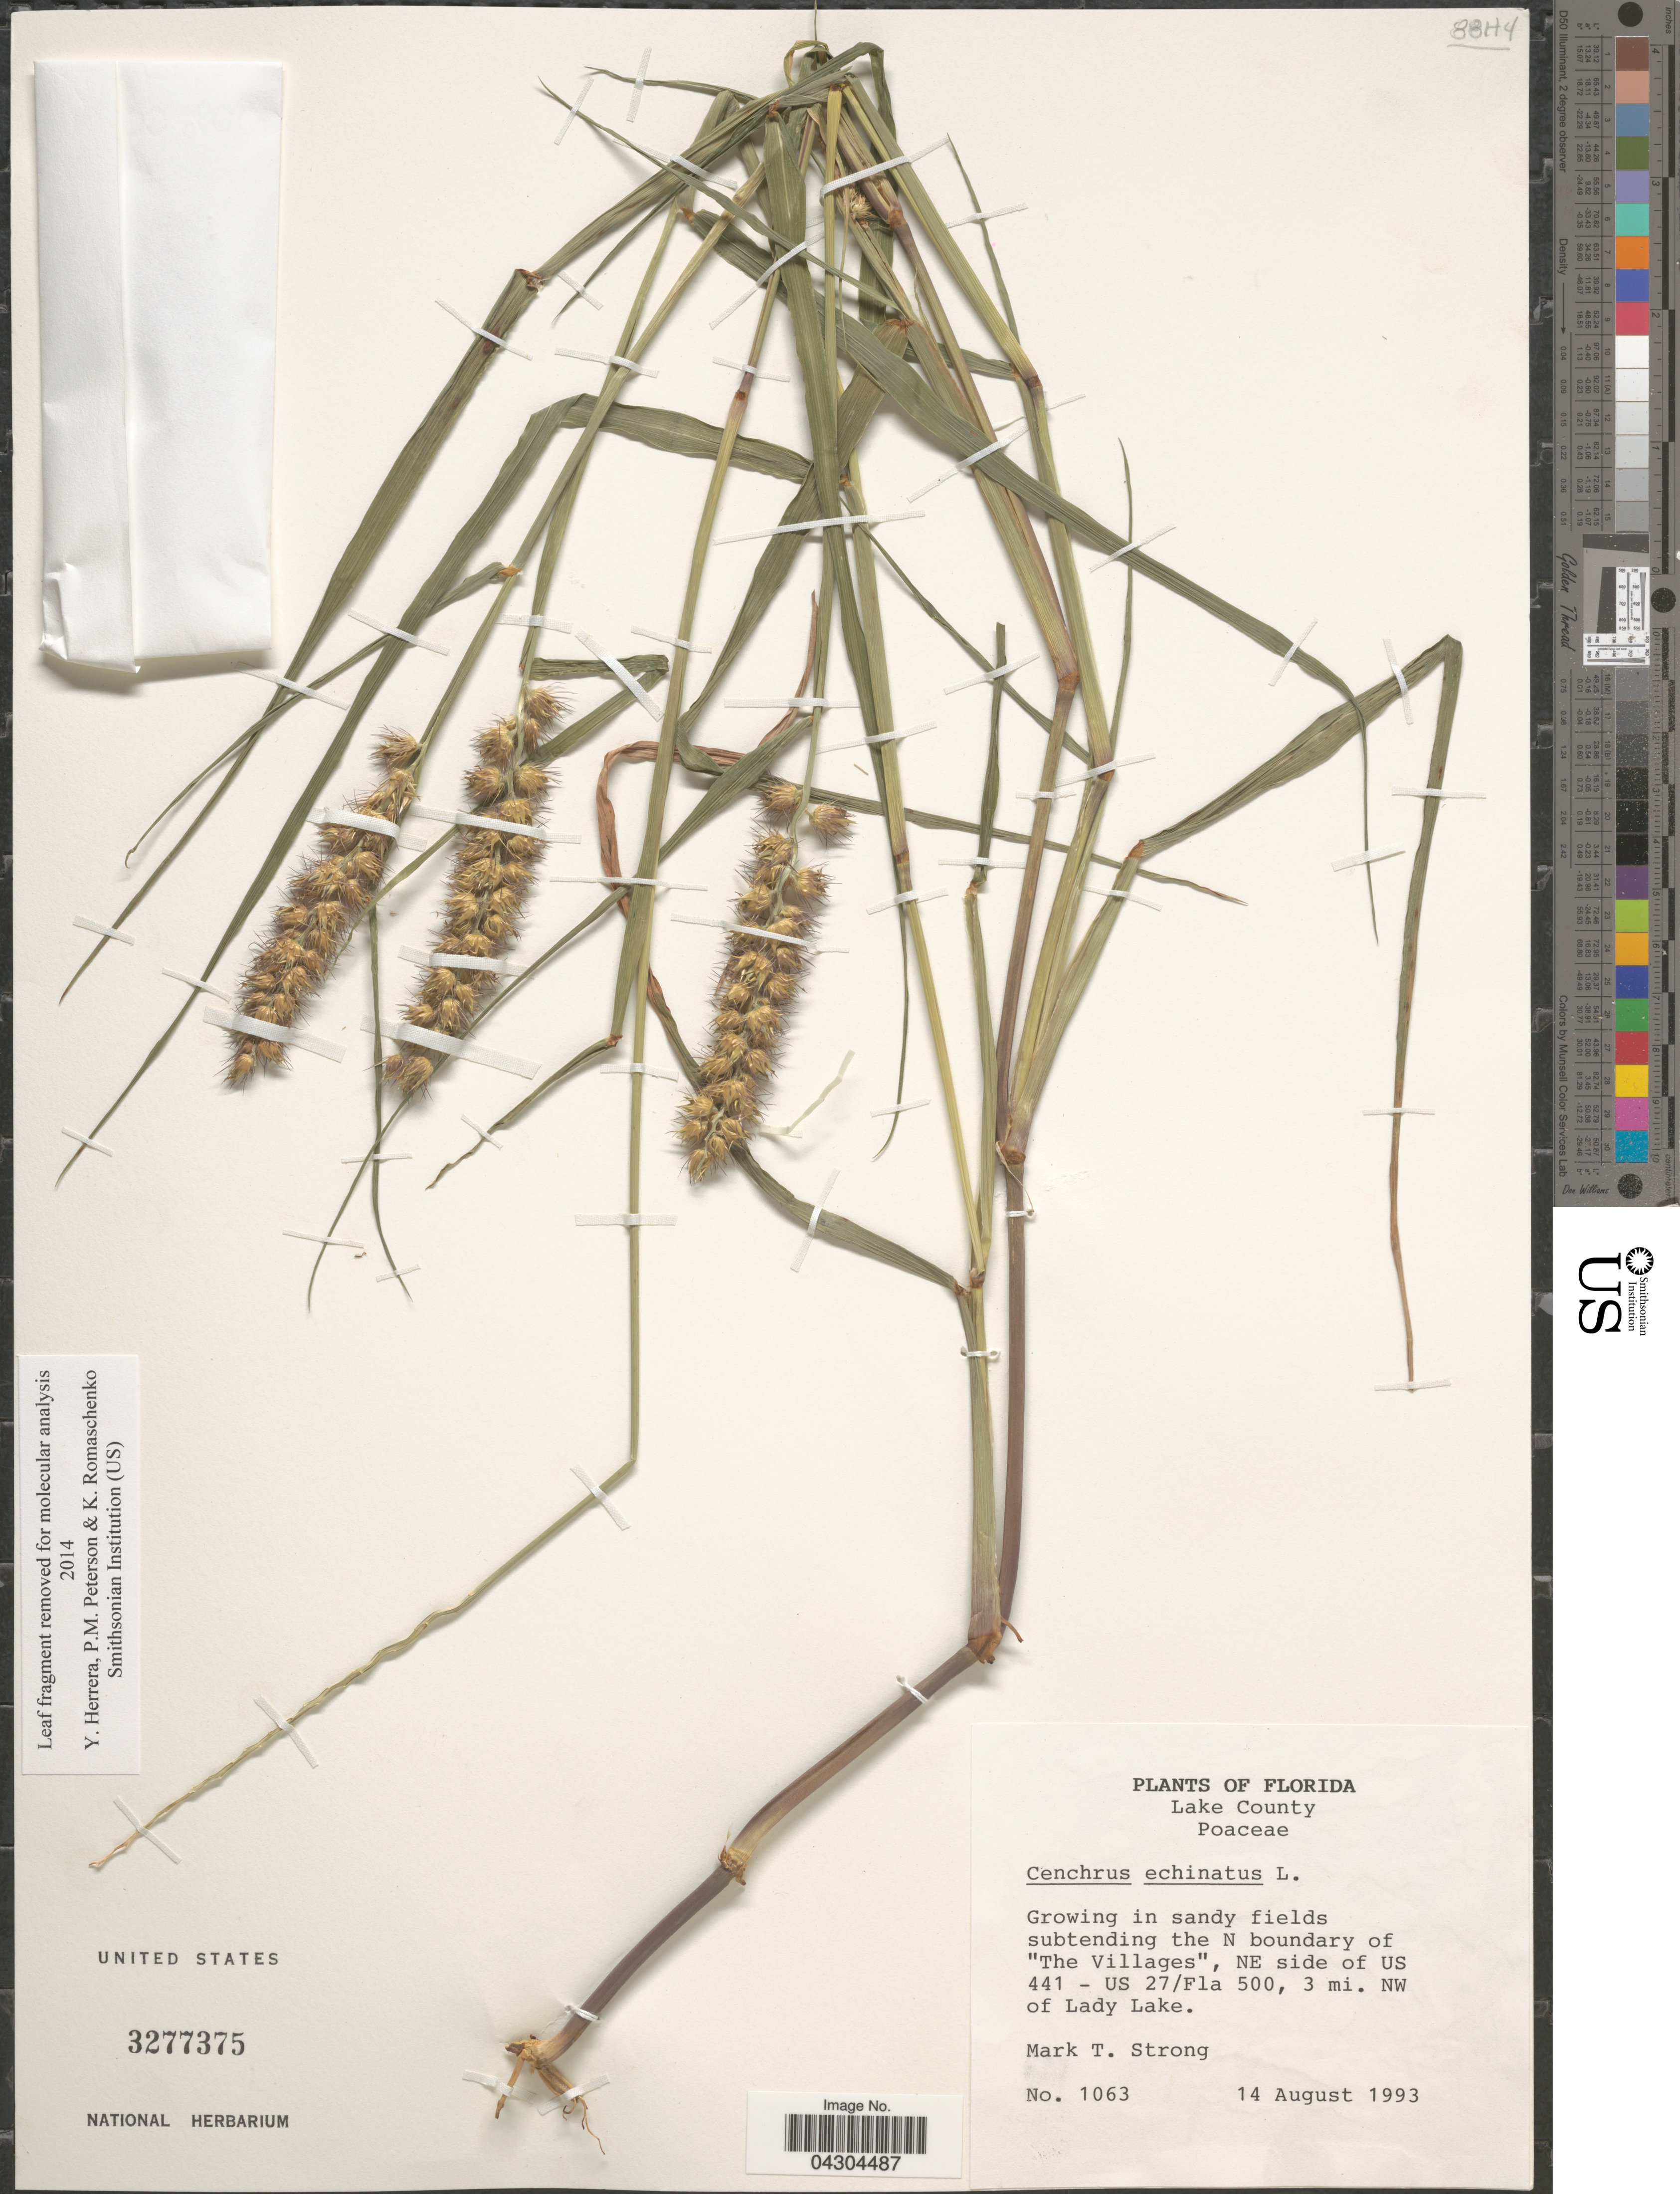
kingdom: Plantae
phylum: Tracheophyta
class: Liliopsida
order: Poales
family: Poaceae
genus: Cenchrus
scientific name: Cenchrus echinatus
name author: L.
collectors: M. T. Strong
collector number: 1063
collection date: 1993-08-14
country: United States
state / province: Arizona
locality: Lake County. In sandy fields subtending the N boundary of "The Villages", NE side of US 441 - US 27/Fla 500, 3 mi. NW of Lady Lake.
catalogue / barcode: US 3277375